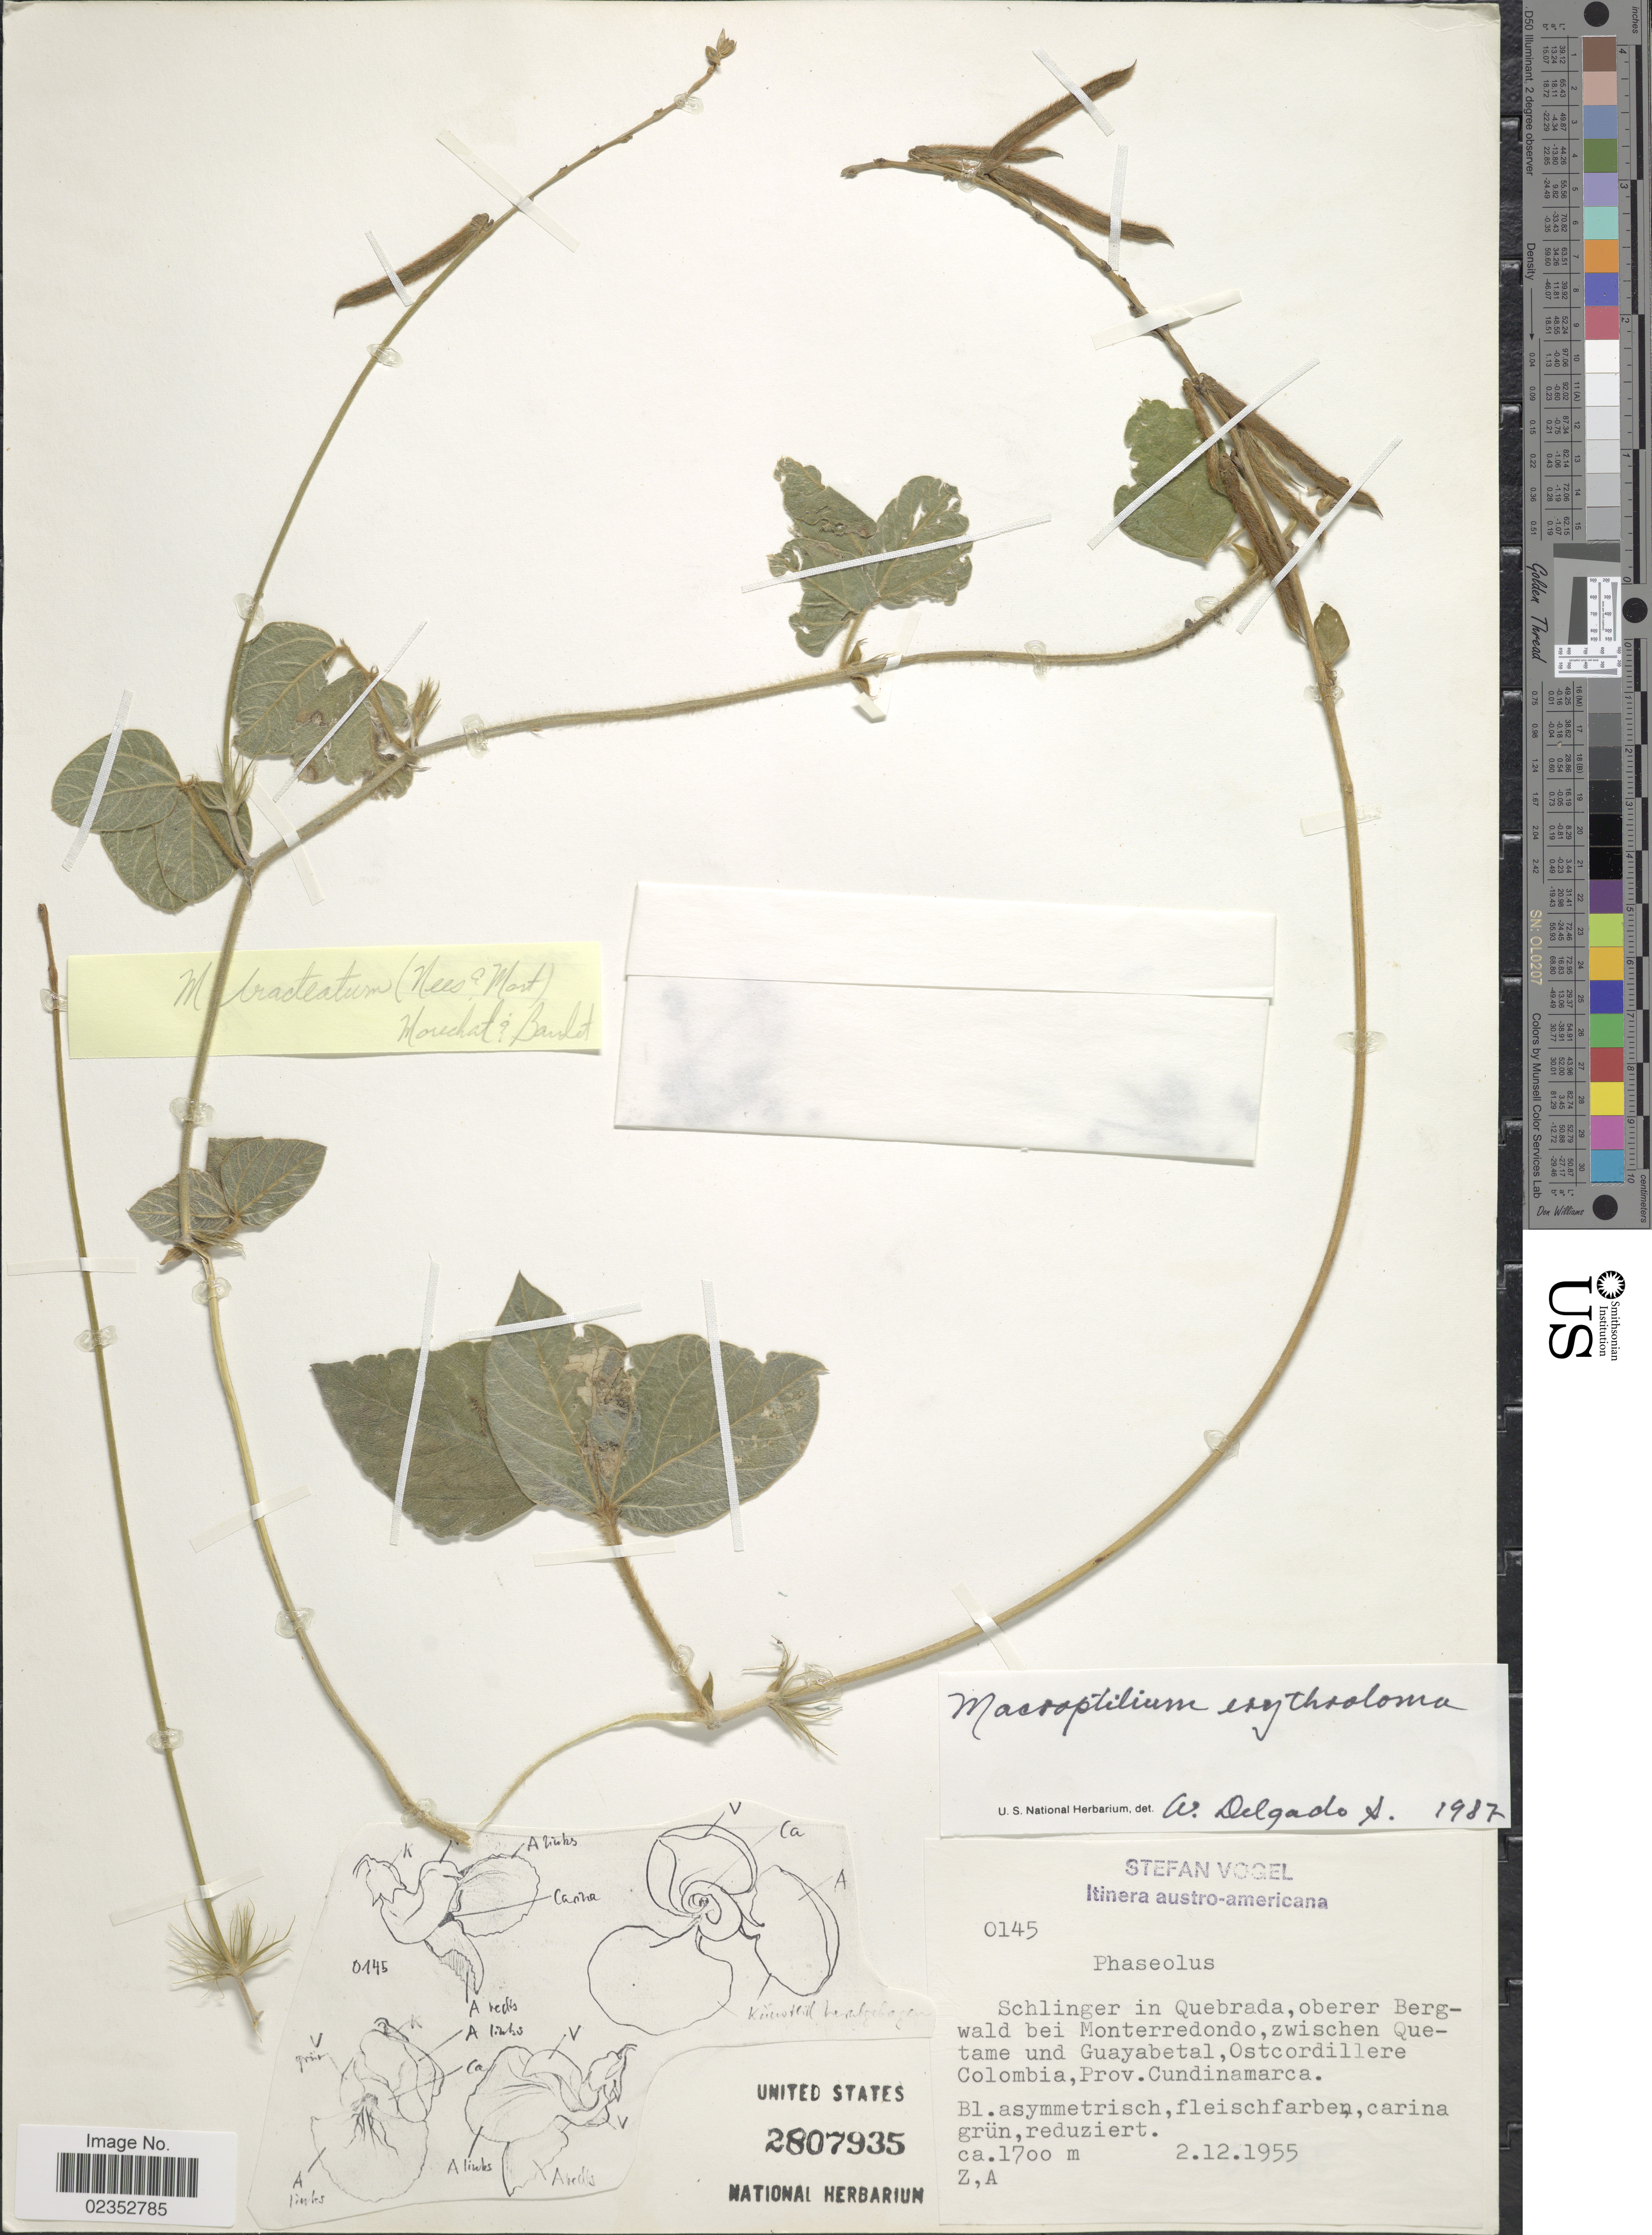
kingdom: Plantae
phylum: Tracheophyta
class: Magnoliopsida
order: Fabales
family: Fabaceae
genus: Macroptilium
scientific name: Macroptilium erythroloma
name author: (Mart. ex Benth.) Urb.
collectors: S. Vogel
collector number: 0145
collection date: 1955-12-02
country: Colombia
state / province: Cundinamarca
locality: Schlinger in Quebrada, oberer Bergwald bei Monterredondo, zwischen Quetame und Guayabetal, Ostcordillere Colombia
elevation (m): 1700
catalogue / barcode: US 2807935